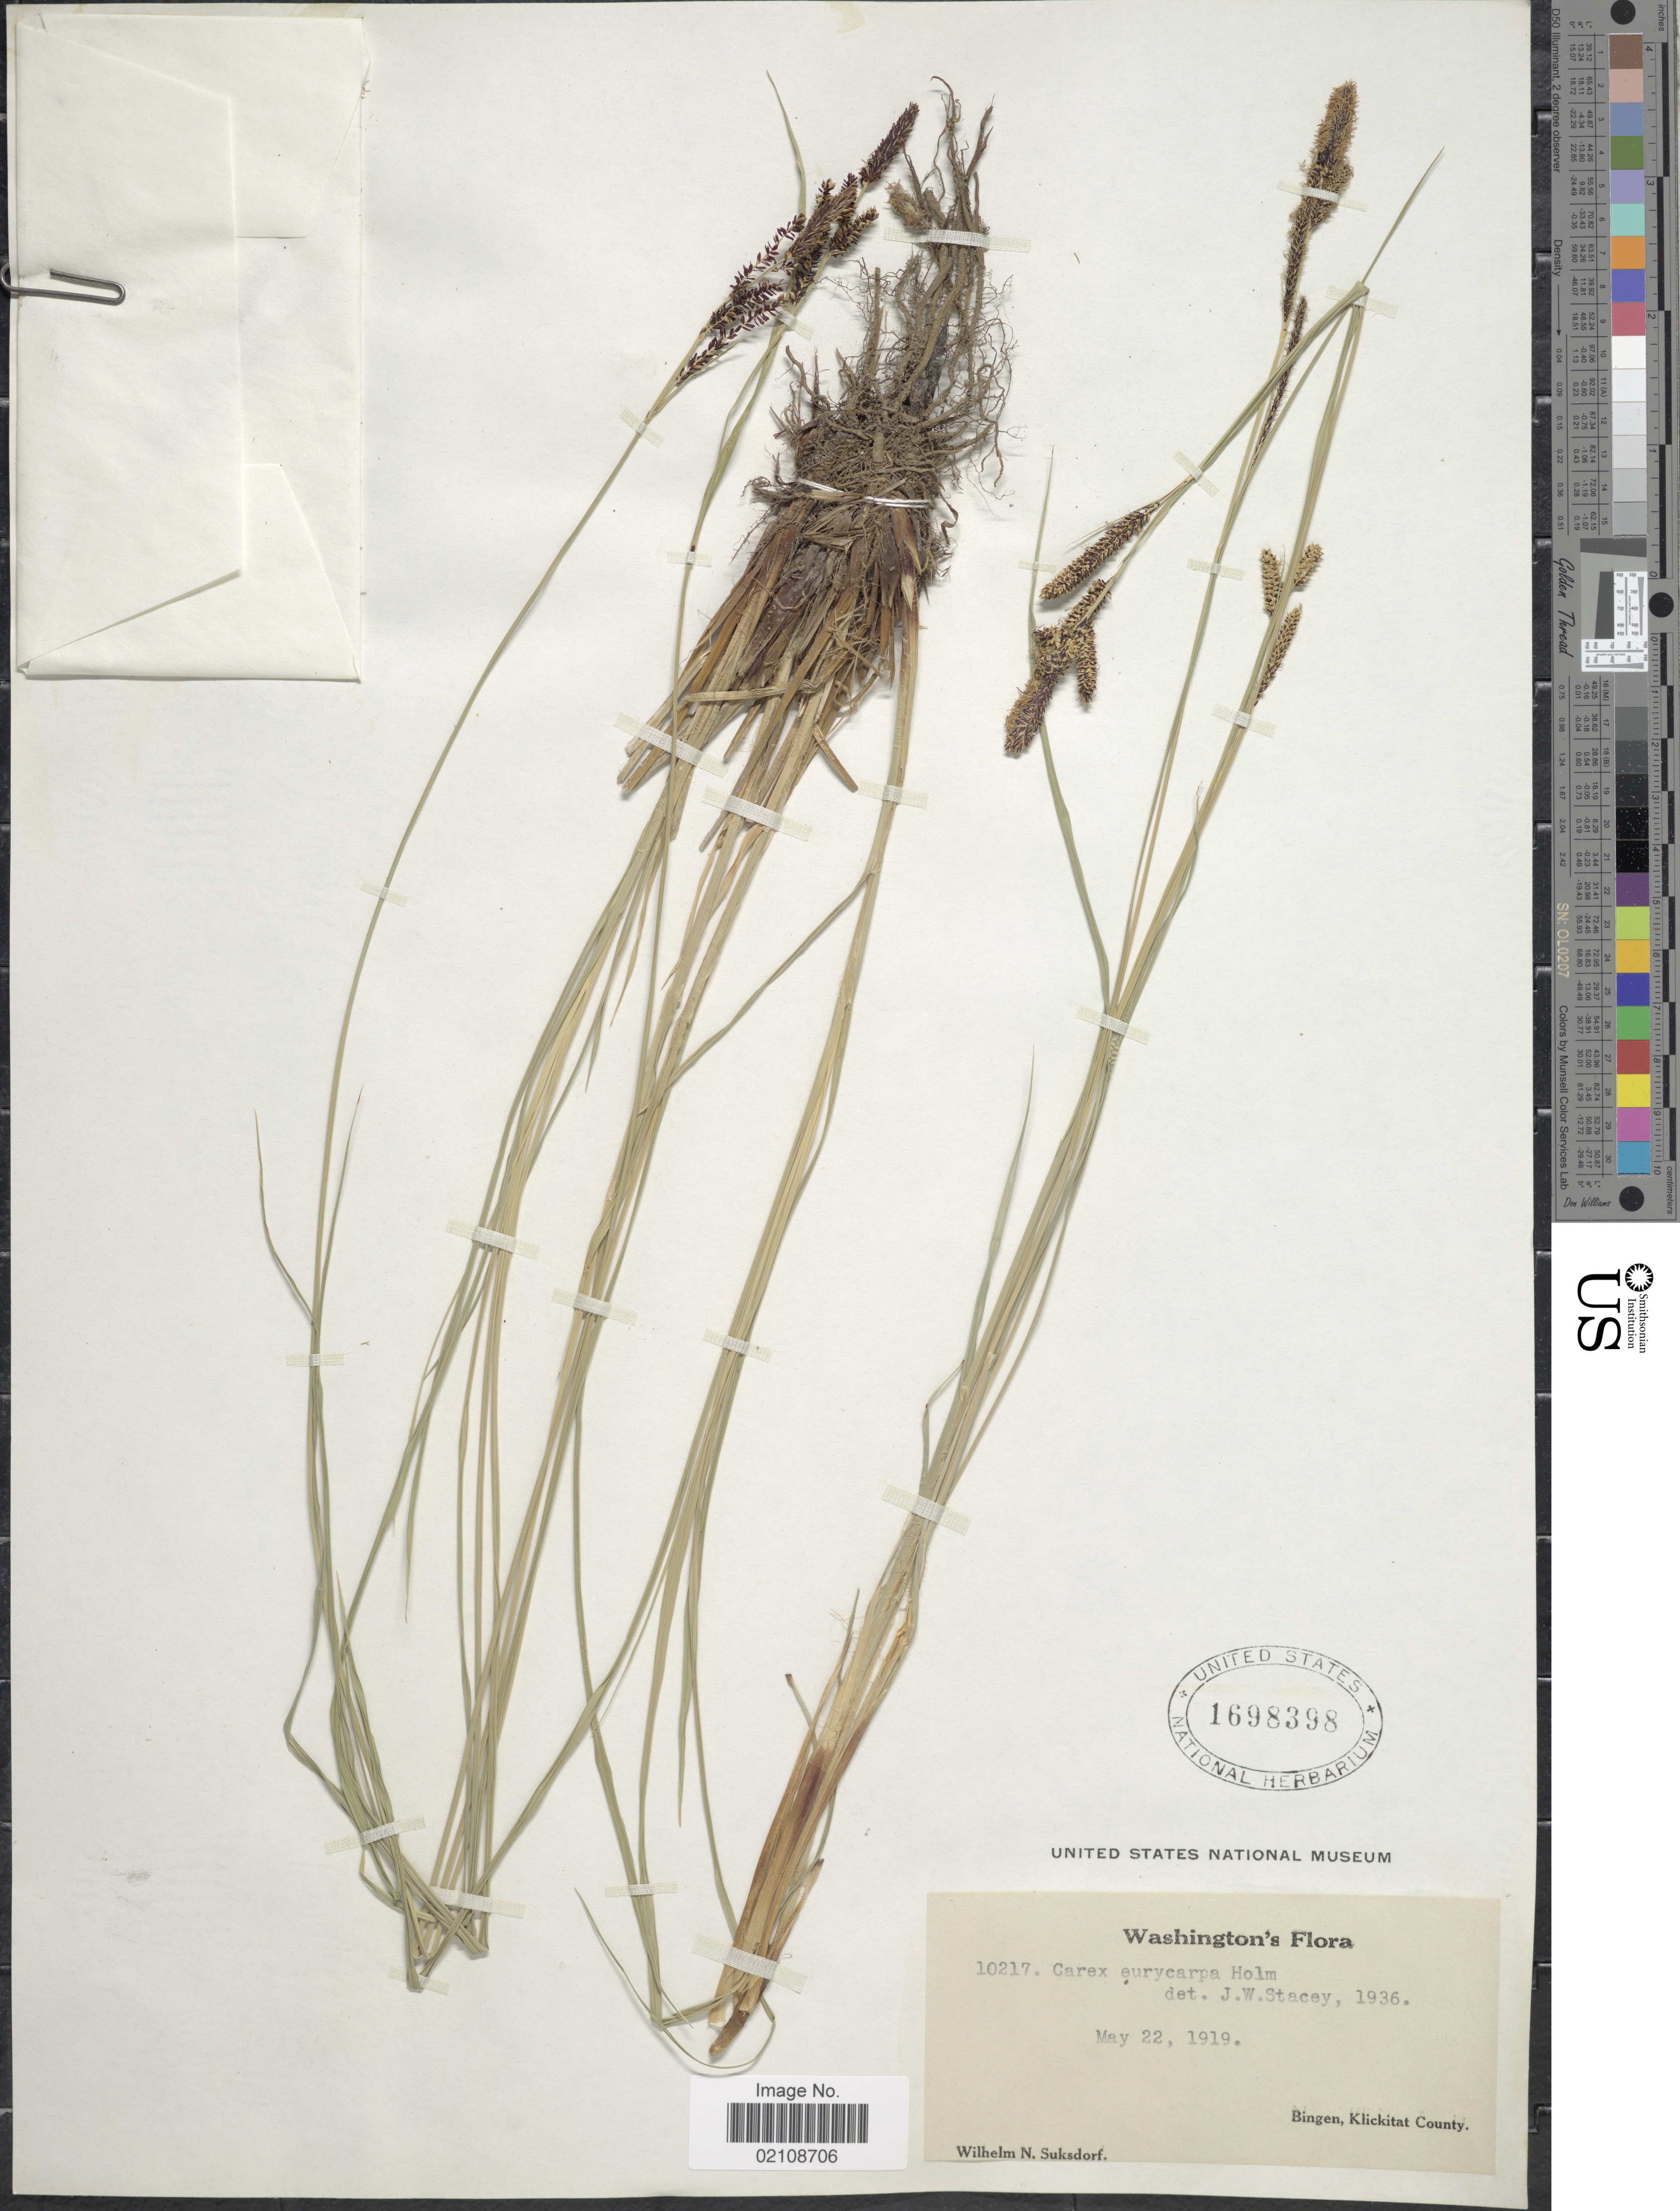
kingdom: Plantae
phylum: Tracheophyta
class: Liliopsida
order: Poales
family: Cyperaceae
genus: Carex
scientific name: Carex angustata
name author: Boott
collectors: W. N. Suksdorf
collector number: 10217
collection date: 1919-05-22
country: United States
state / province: Washington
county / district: Klickitat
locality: Bingen, Klickitat County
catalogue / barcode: US 1698398